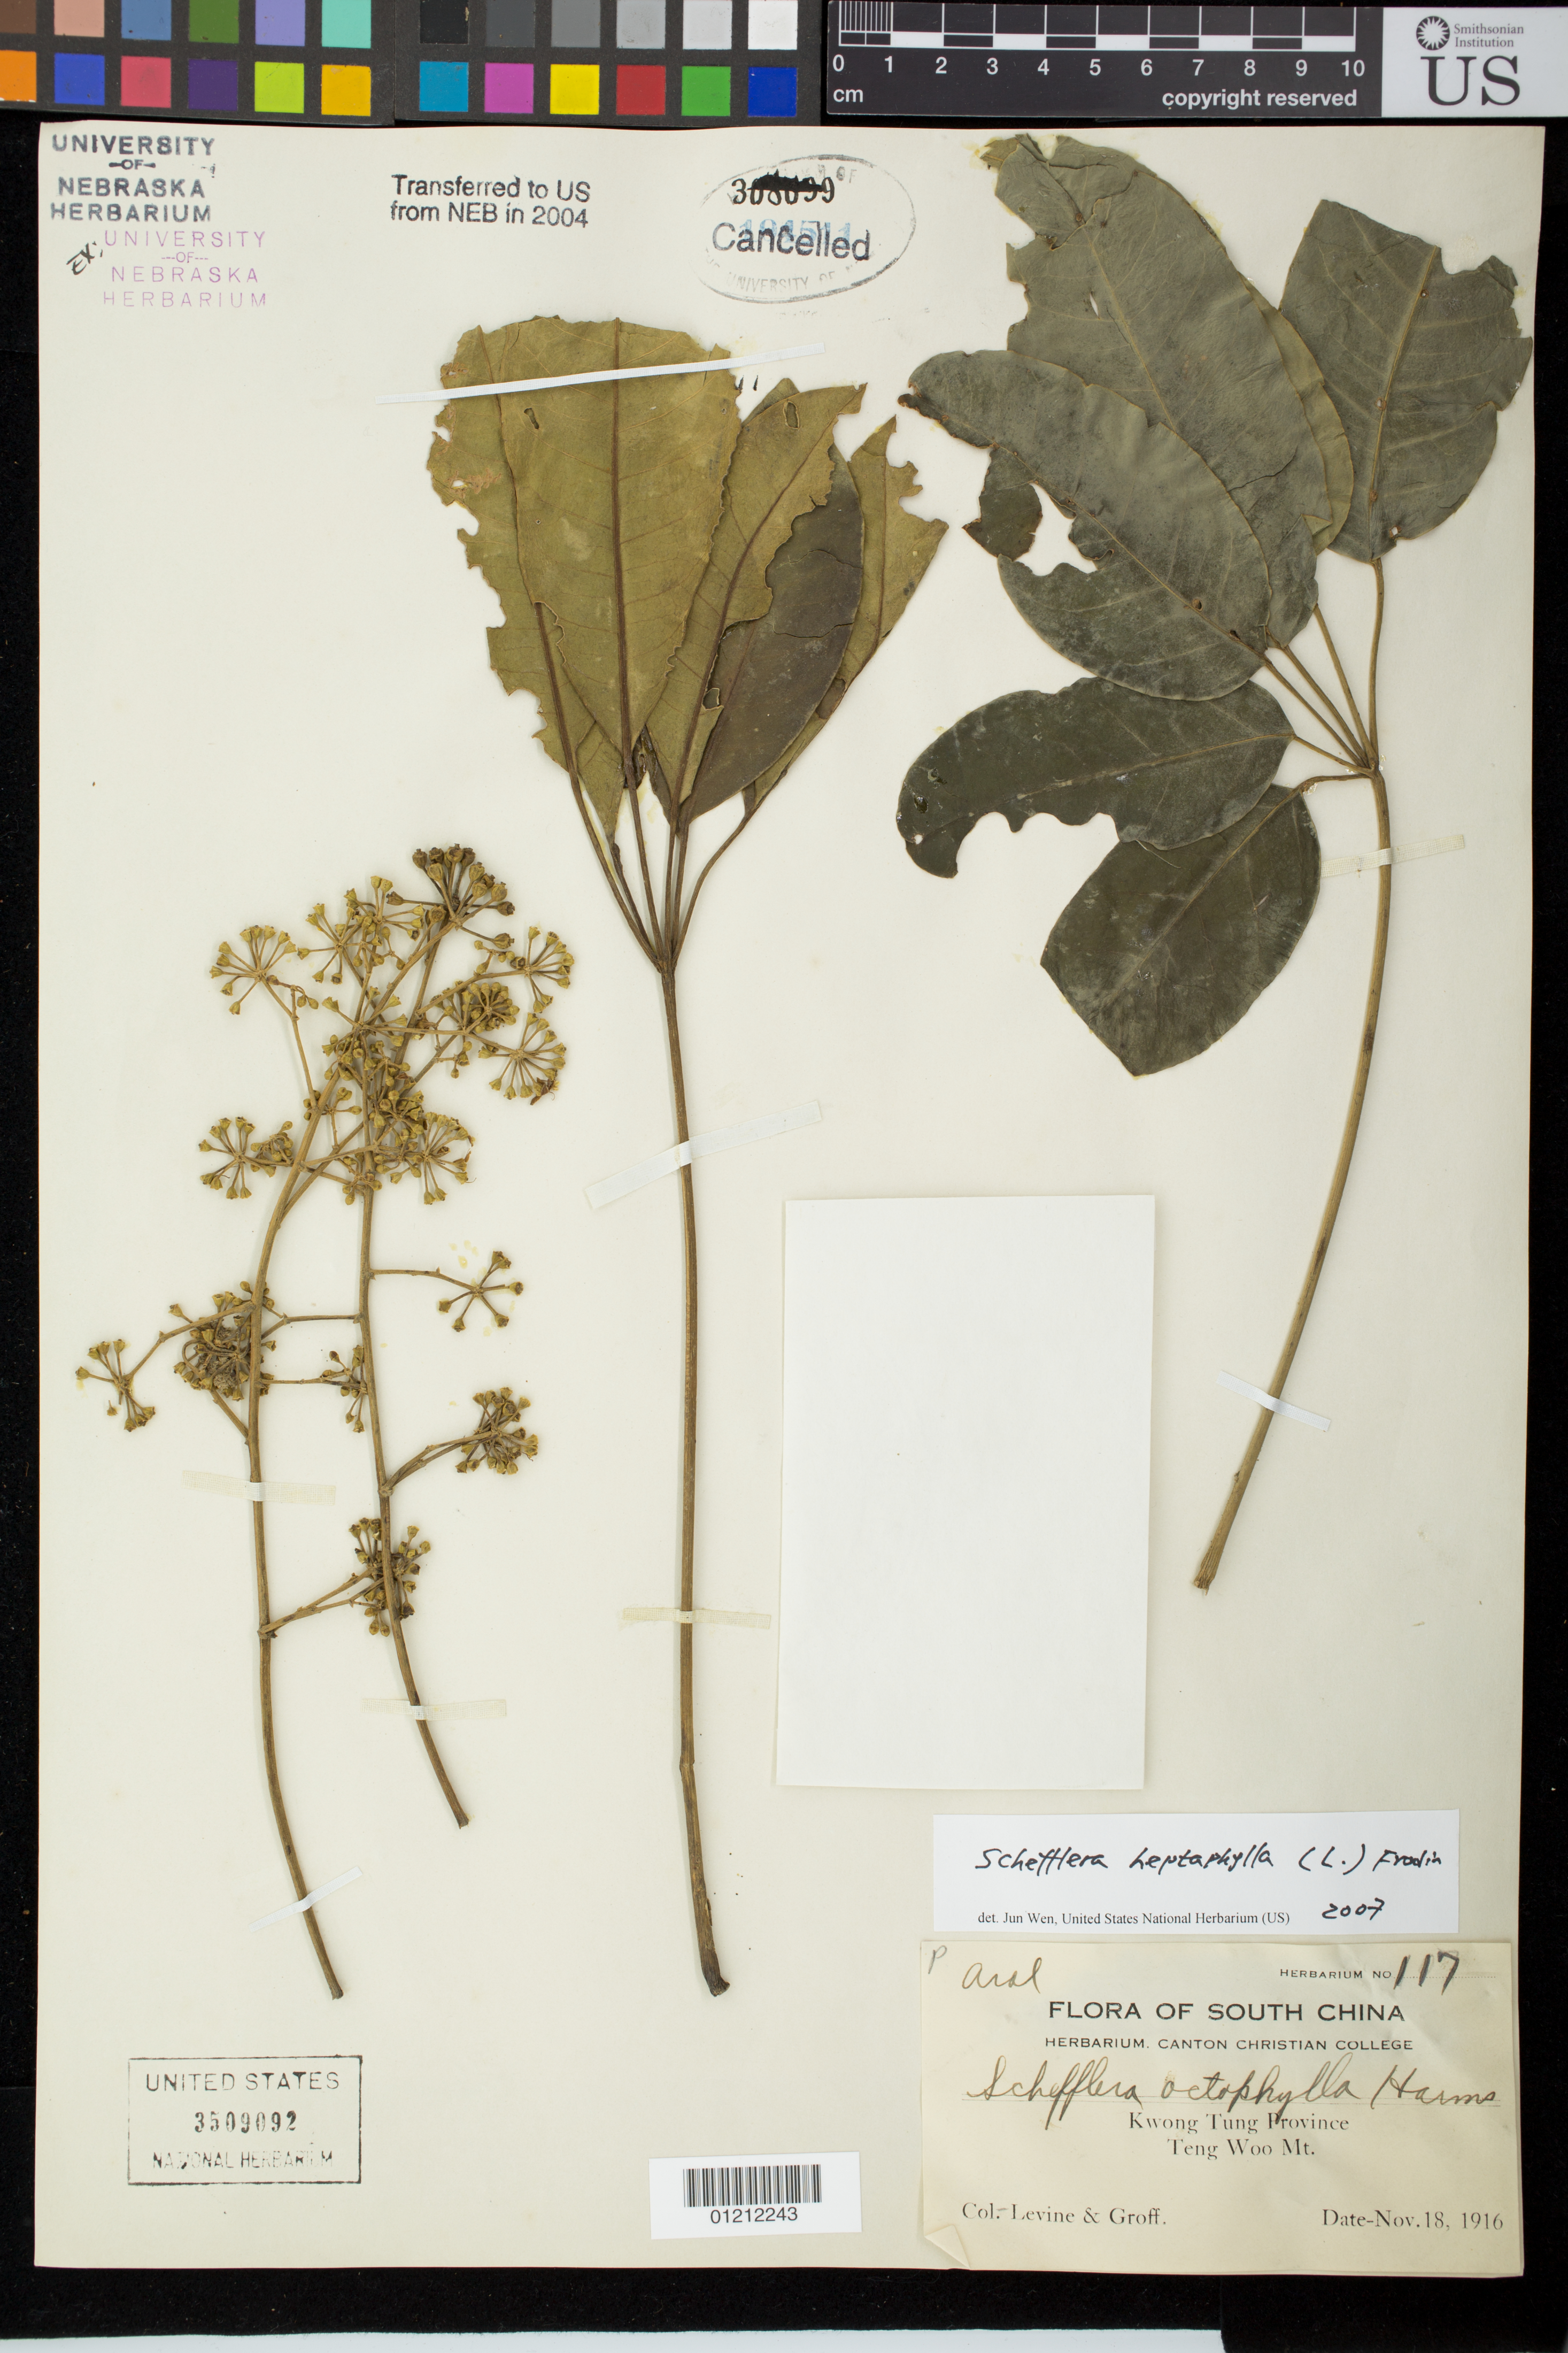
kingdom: Plantae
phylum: Tracheophyta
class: Magnoliopsida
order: Apiales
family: Araliaceae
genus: Schefflera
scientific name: Schefflera heptaphylla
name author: (L.) Frodin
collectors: C. O. Levine & -- Groff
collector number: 117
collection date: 1916-11-18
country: China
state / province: Guangdong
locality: Teng Woo Mt.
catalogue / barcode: US 3509092